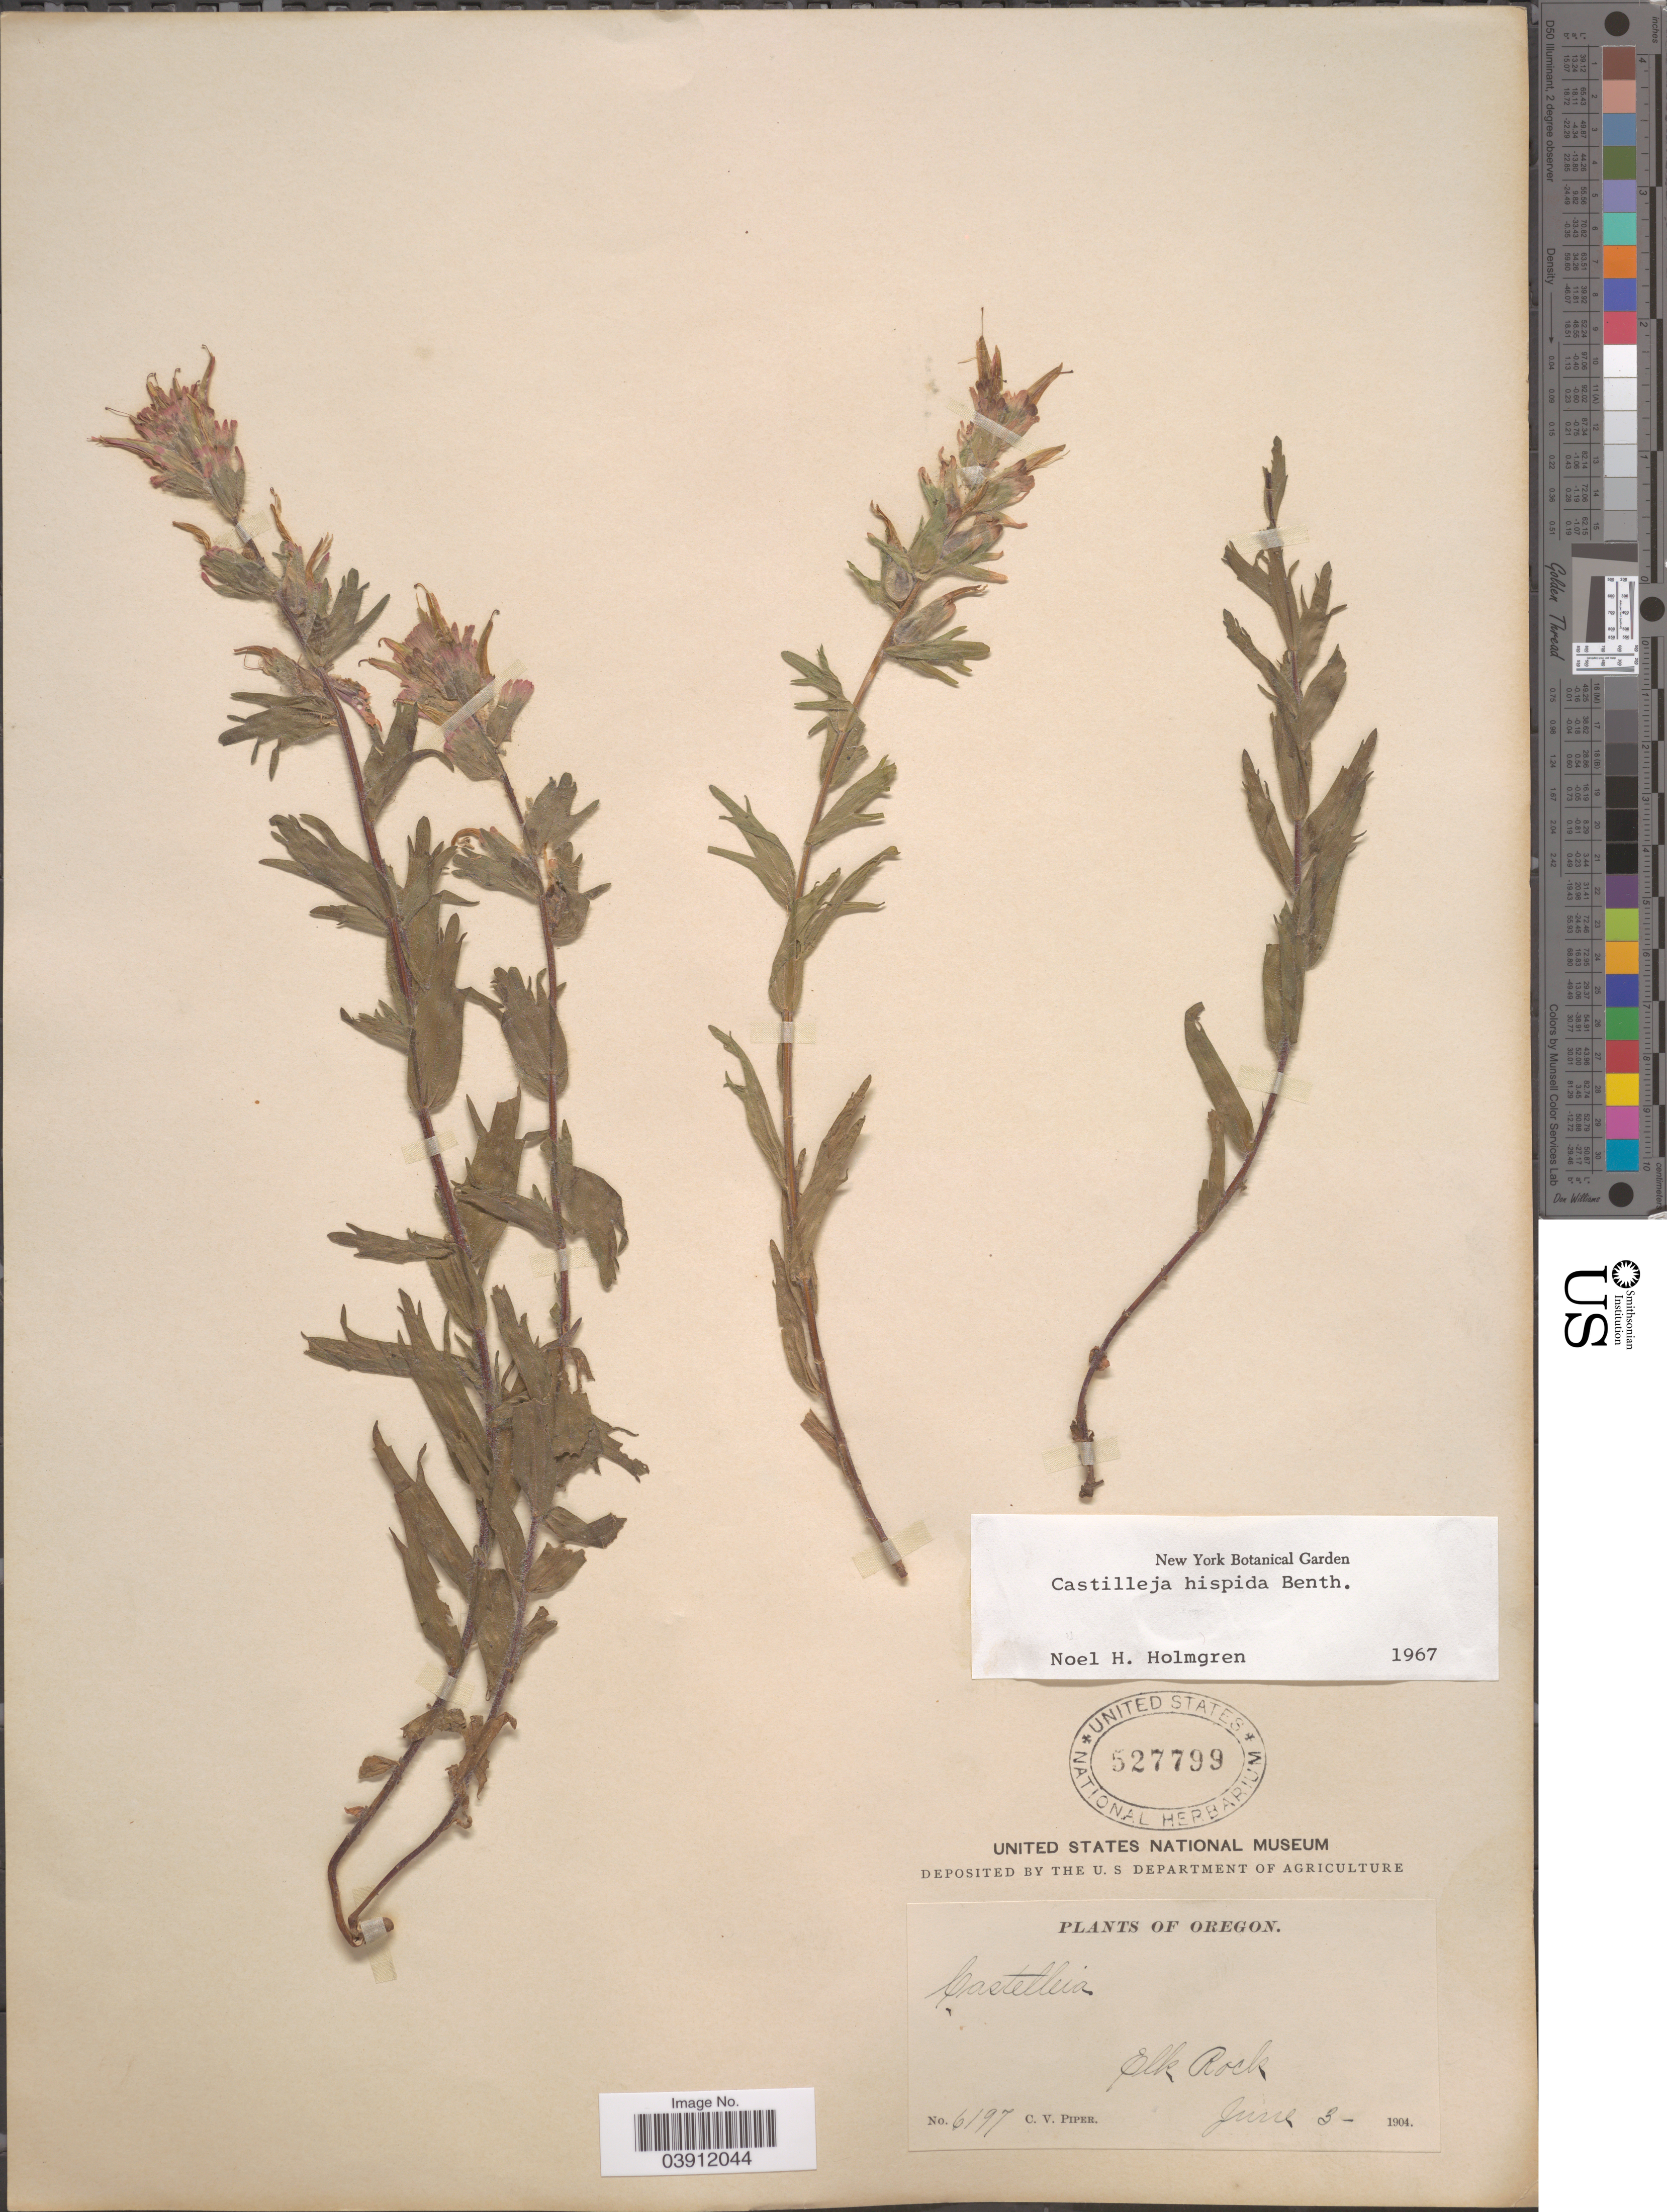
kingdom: Plantae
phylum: Tracheophyta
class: Magnoliopsida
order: Lamiales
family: Orobanchaceae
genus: Castilleja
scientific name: Castilleja hispida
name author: Benth. ex Hook.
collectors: C. V. Piper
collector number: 6197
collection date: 1904-06-03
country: United States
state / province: Oregon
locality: Elk Rock.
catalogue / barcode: US 527799